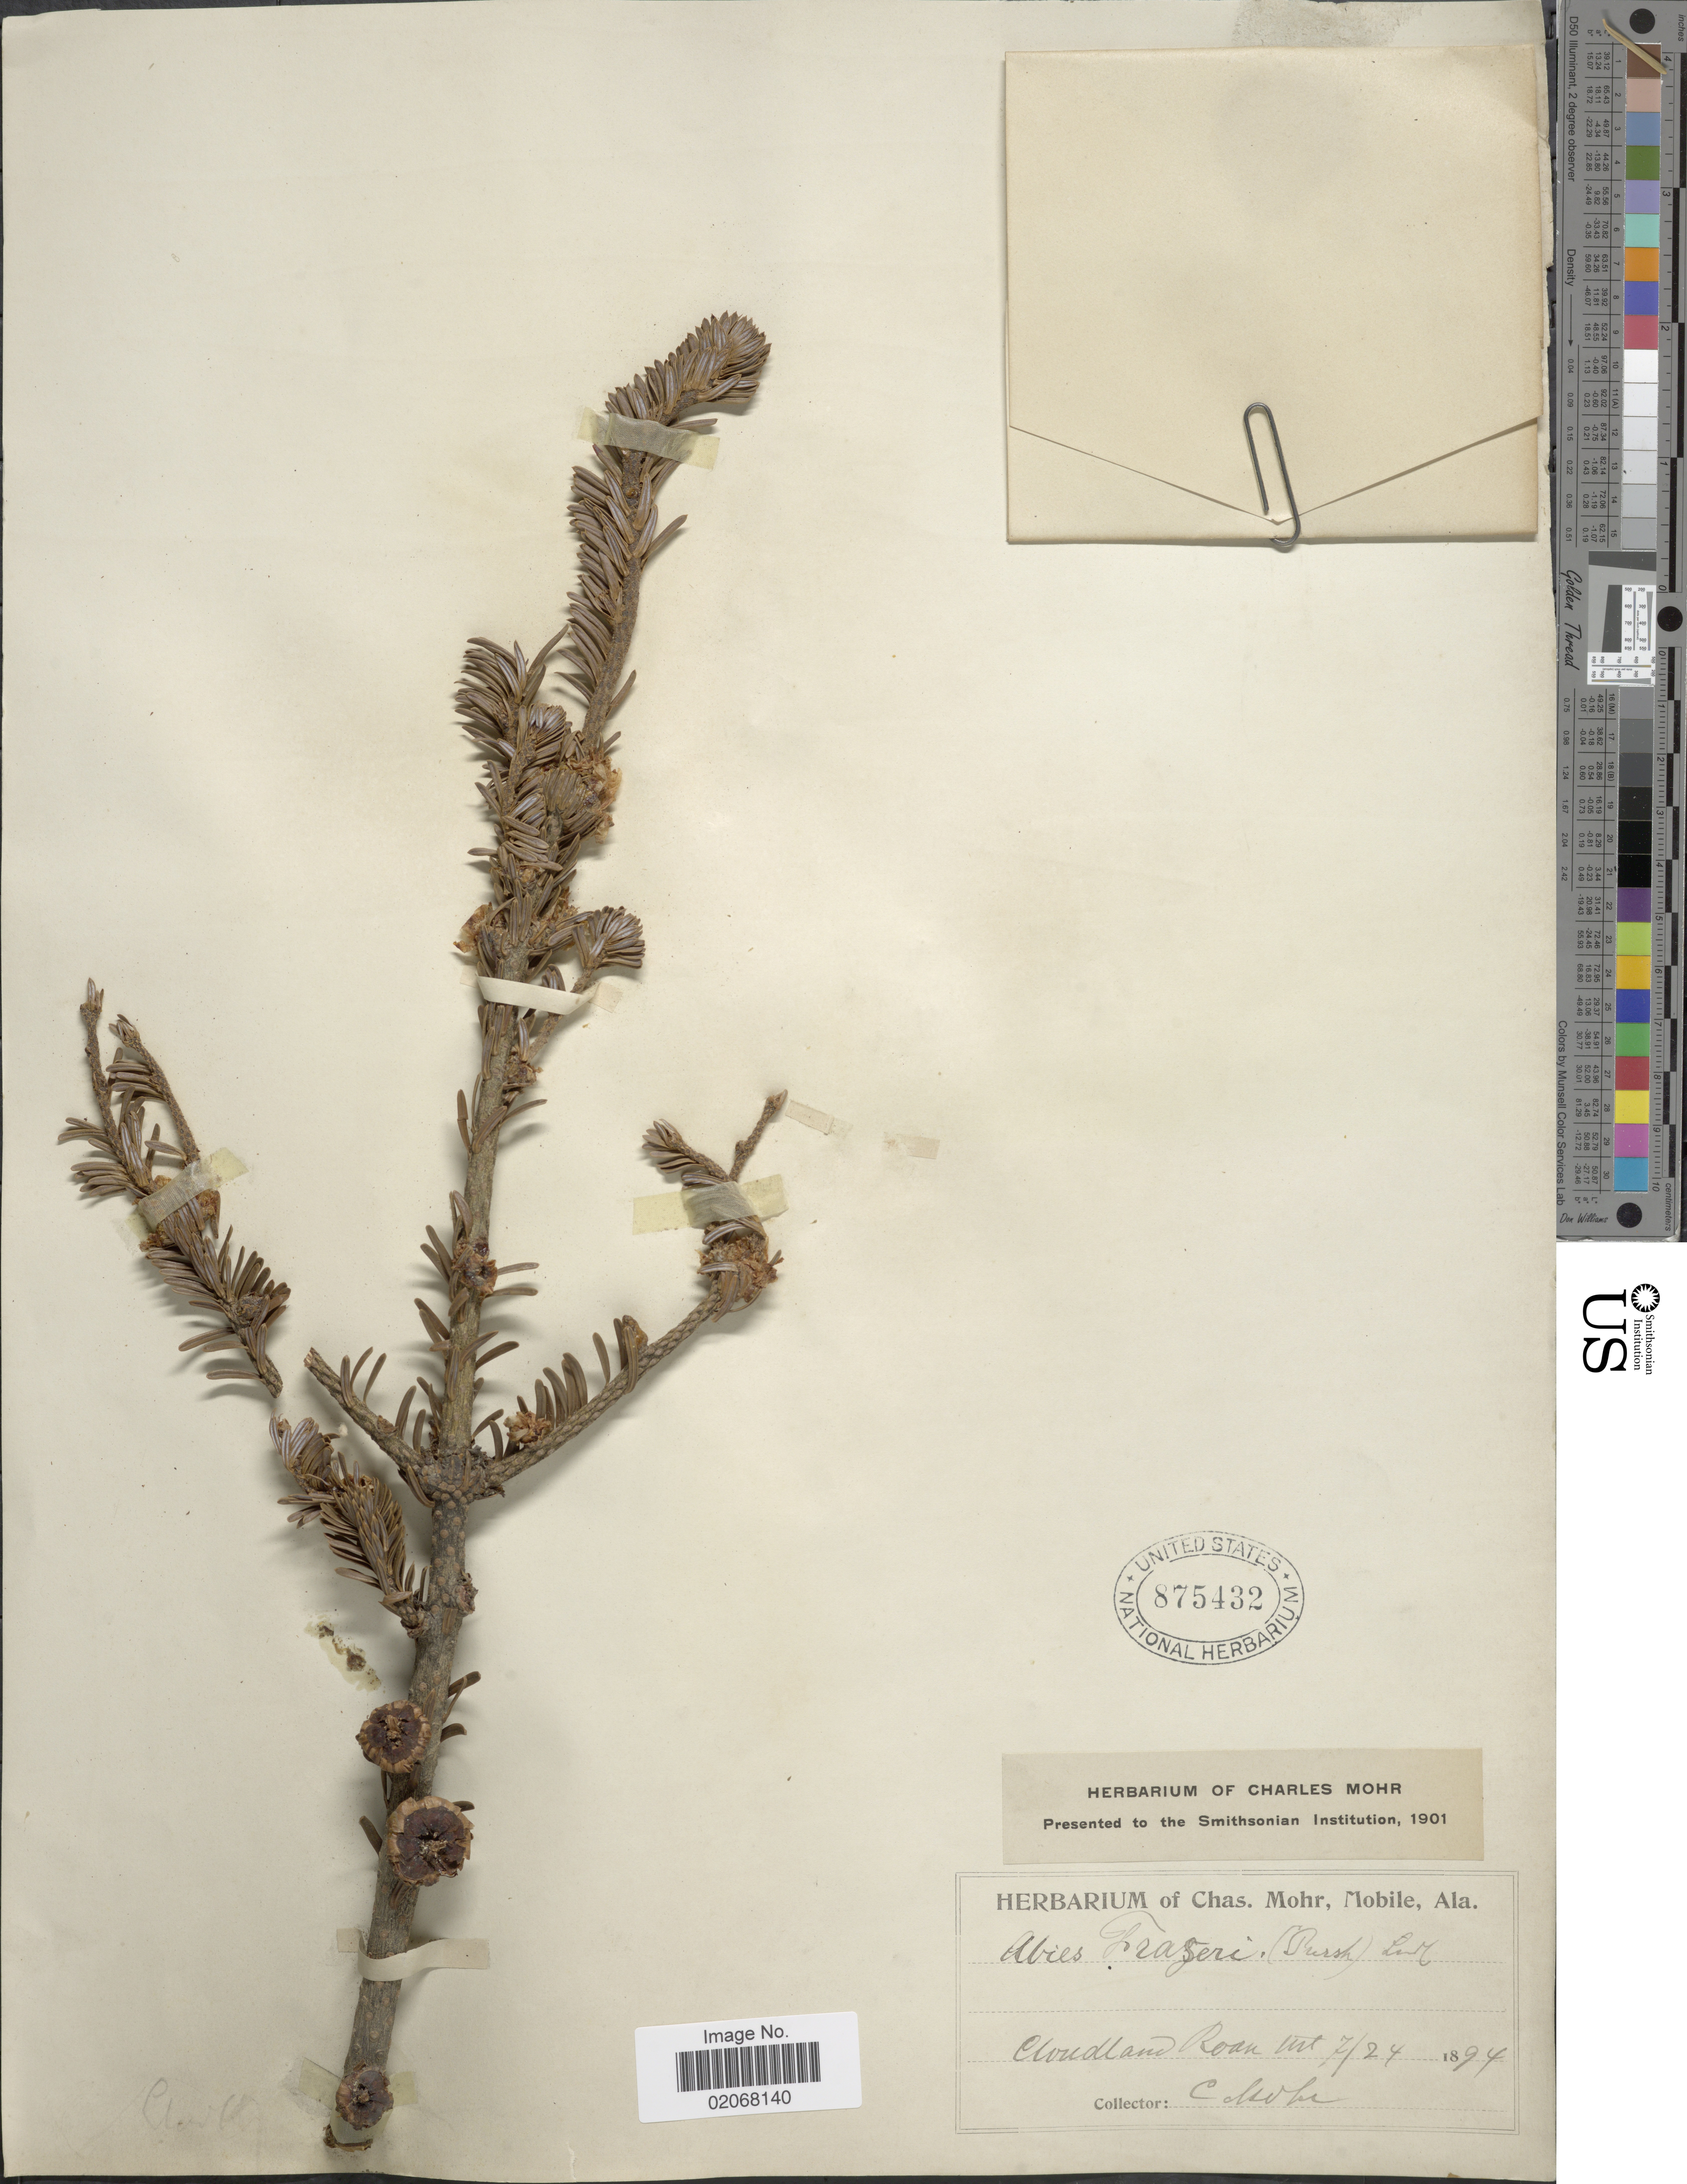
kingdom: Plantae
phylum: Tracheophyta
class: Pinopsida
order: Pinales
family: Pinaceae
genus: Abies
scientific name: Abies fraseri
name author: (Pursh) Poir.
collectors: C. T. Mohr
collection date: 1894-07-24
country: United States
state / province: Tennessee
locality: Cloudland, Roan Mt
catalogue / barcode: US 875432